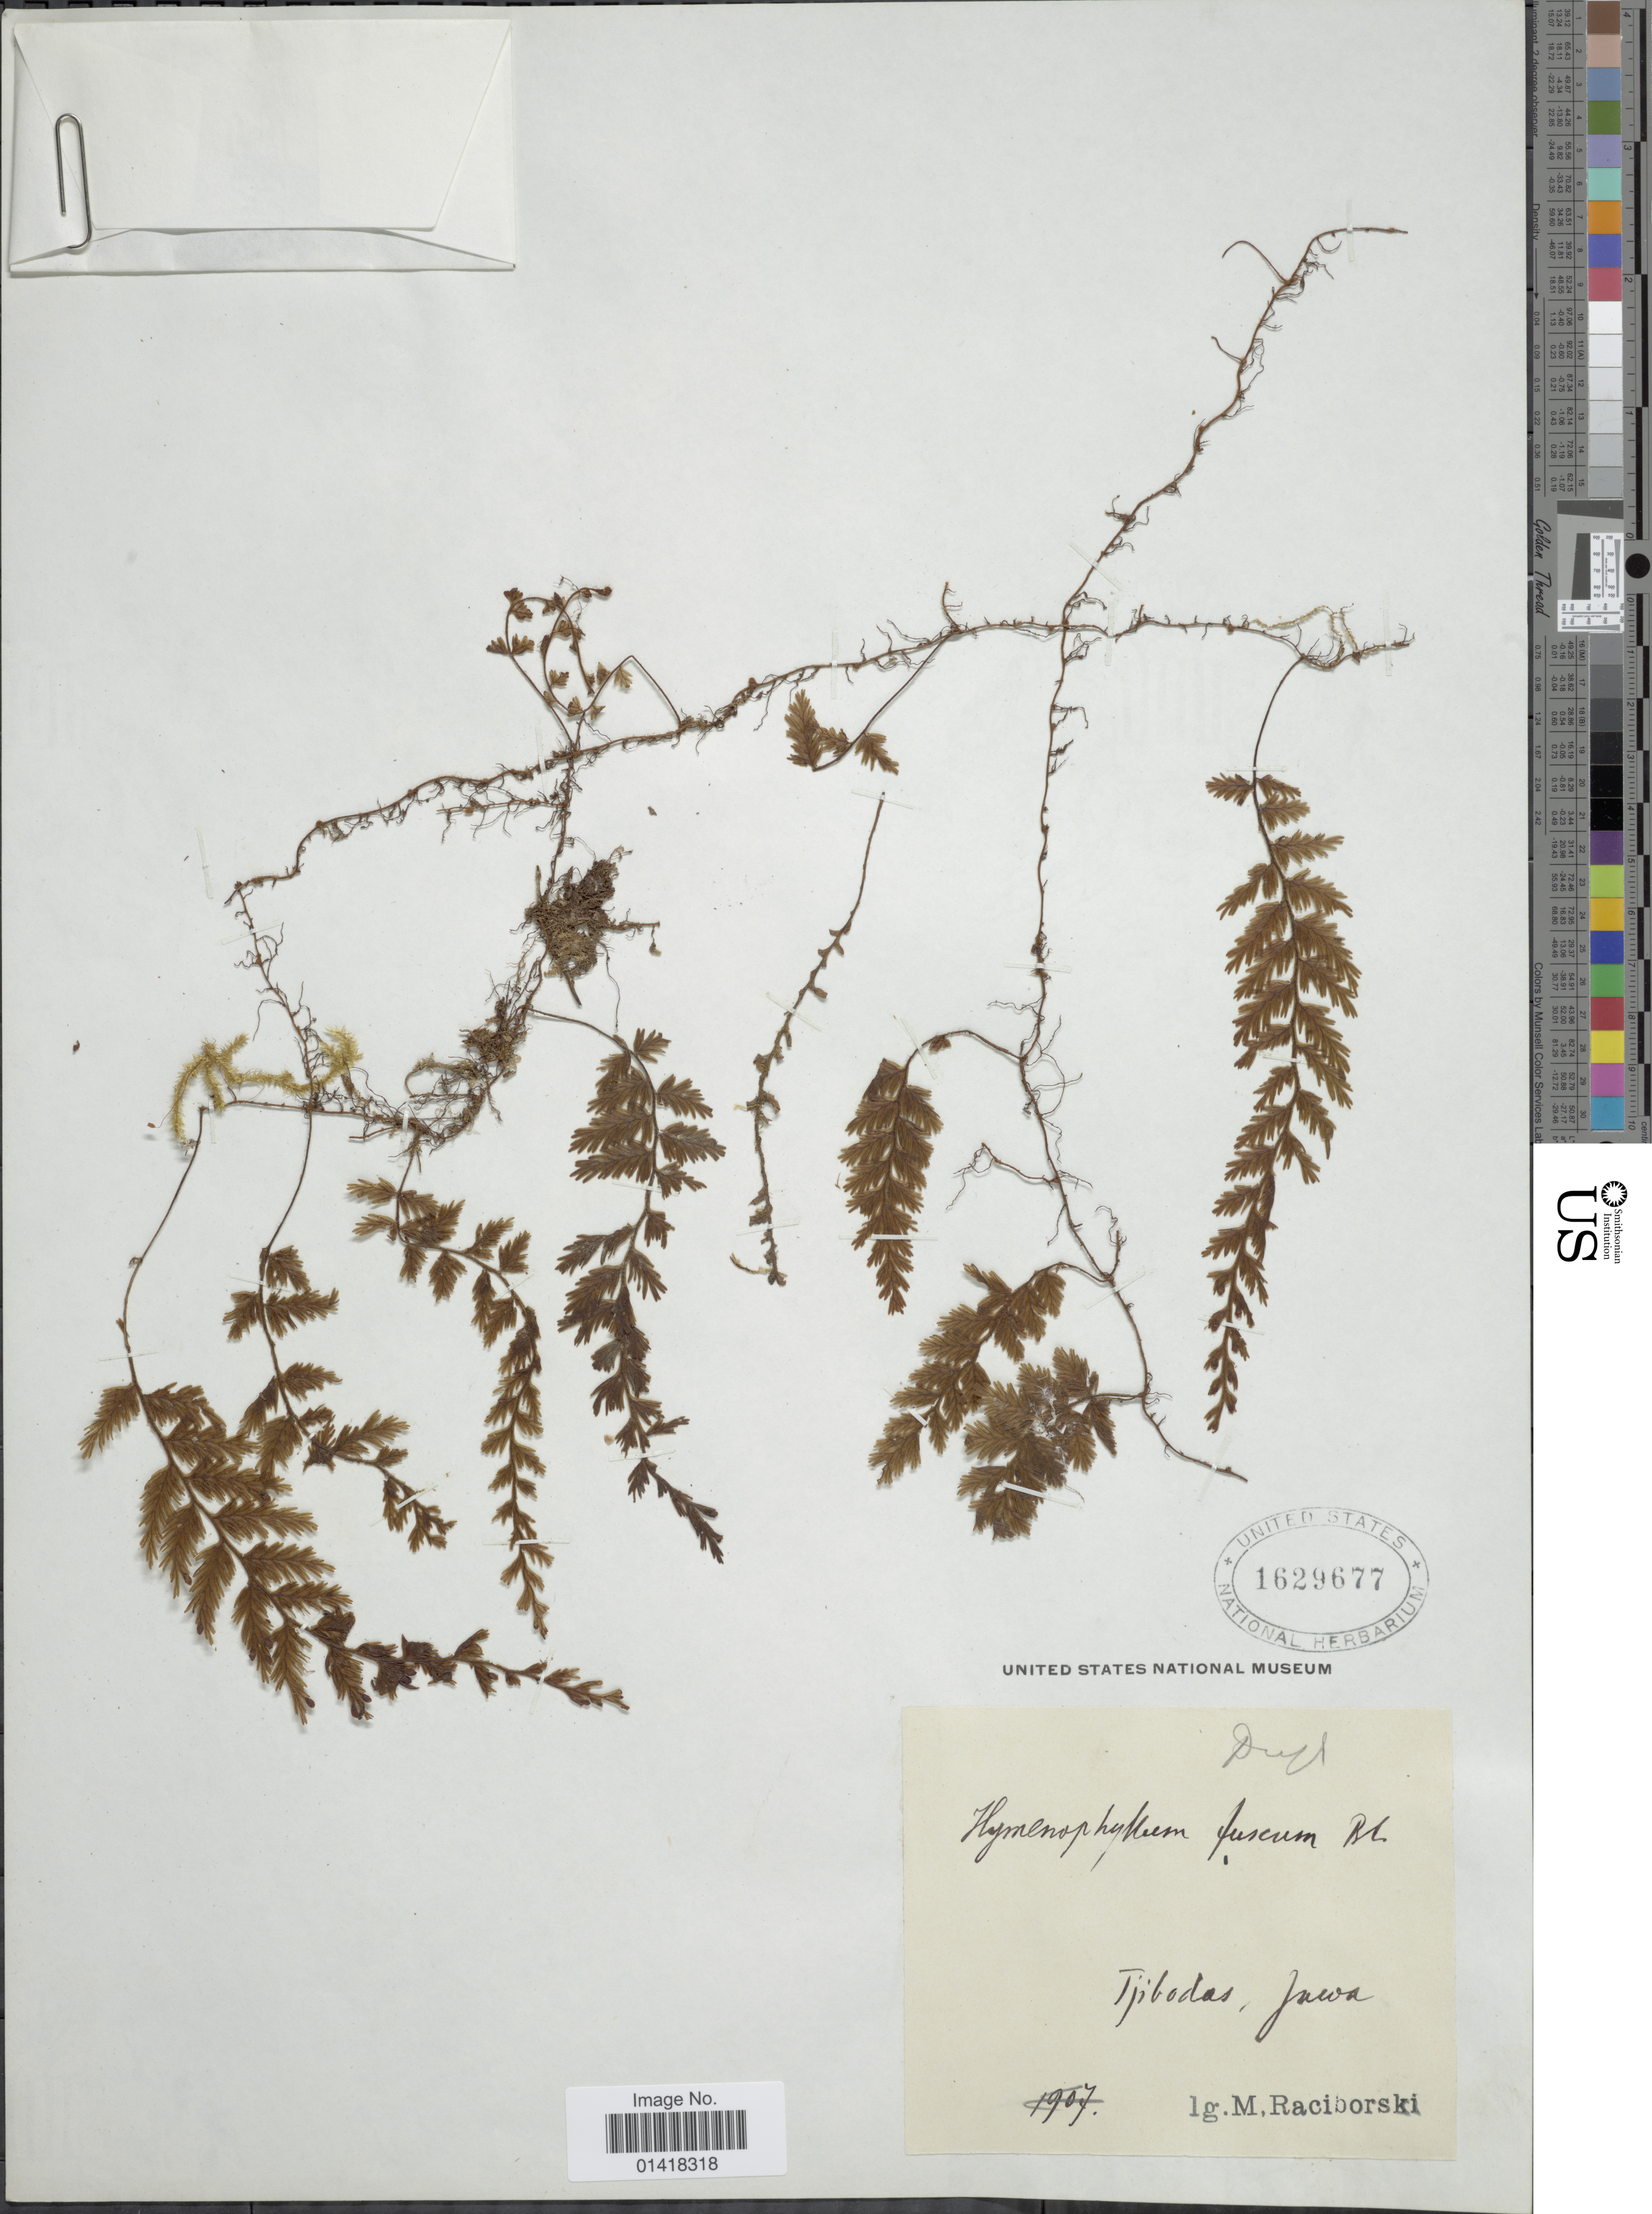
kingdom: Plantae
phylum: Tracheophyta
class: Polypodiopsida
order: Hymenophyllales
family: Hymenophyllaceae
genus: Hymenophyllum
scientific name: Hymenophyllum fuscum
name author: (Blume) Bosch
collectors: M. Raciborski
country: Indonesia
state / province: Java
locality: Tjibodas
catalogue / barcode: US 1629677